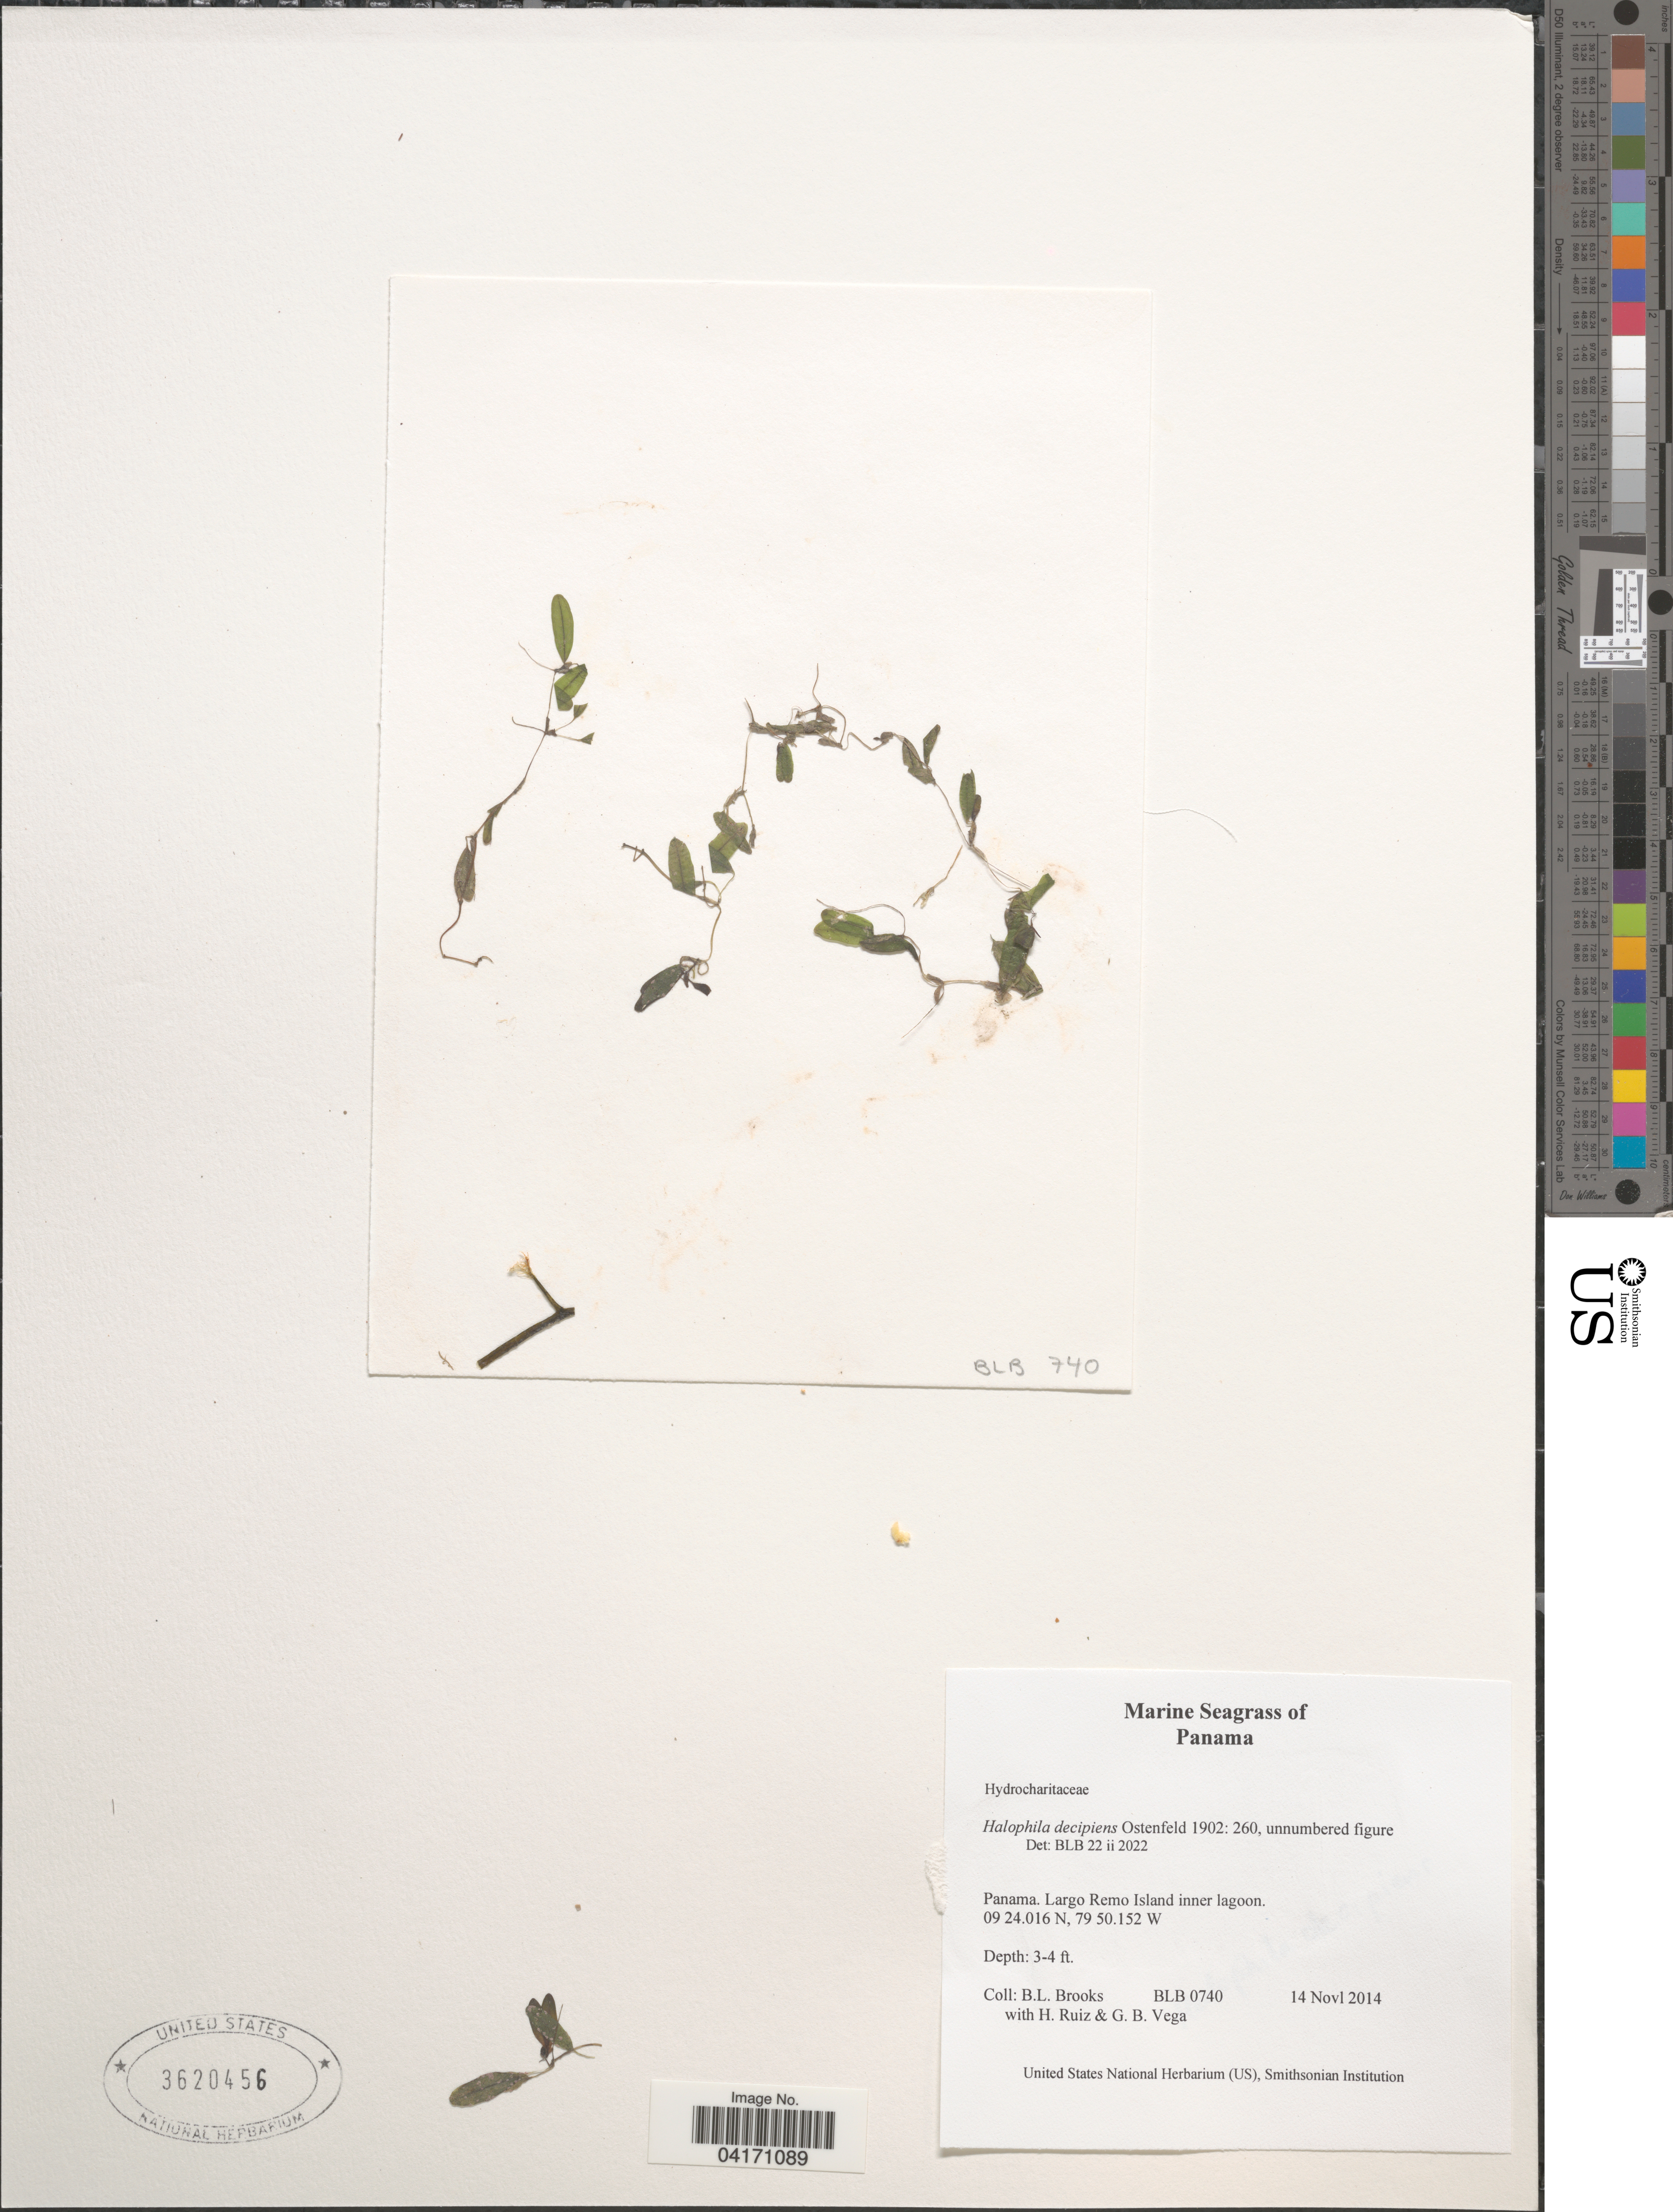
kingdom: Plantae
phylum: Tracheophyta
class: Liliopsida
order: Alismatales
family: Hydrocharitaceae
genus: Halophila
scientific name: Halophila decipiens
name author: Ostenf.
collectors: B. Brooks, H. Ruiz & G. B. Vega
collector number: BLB0740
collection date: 2014-11-14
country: Panama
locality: Largo Remo Island inner lagoon.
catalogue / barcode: US 3620456